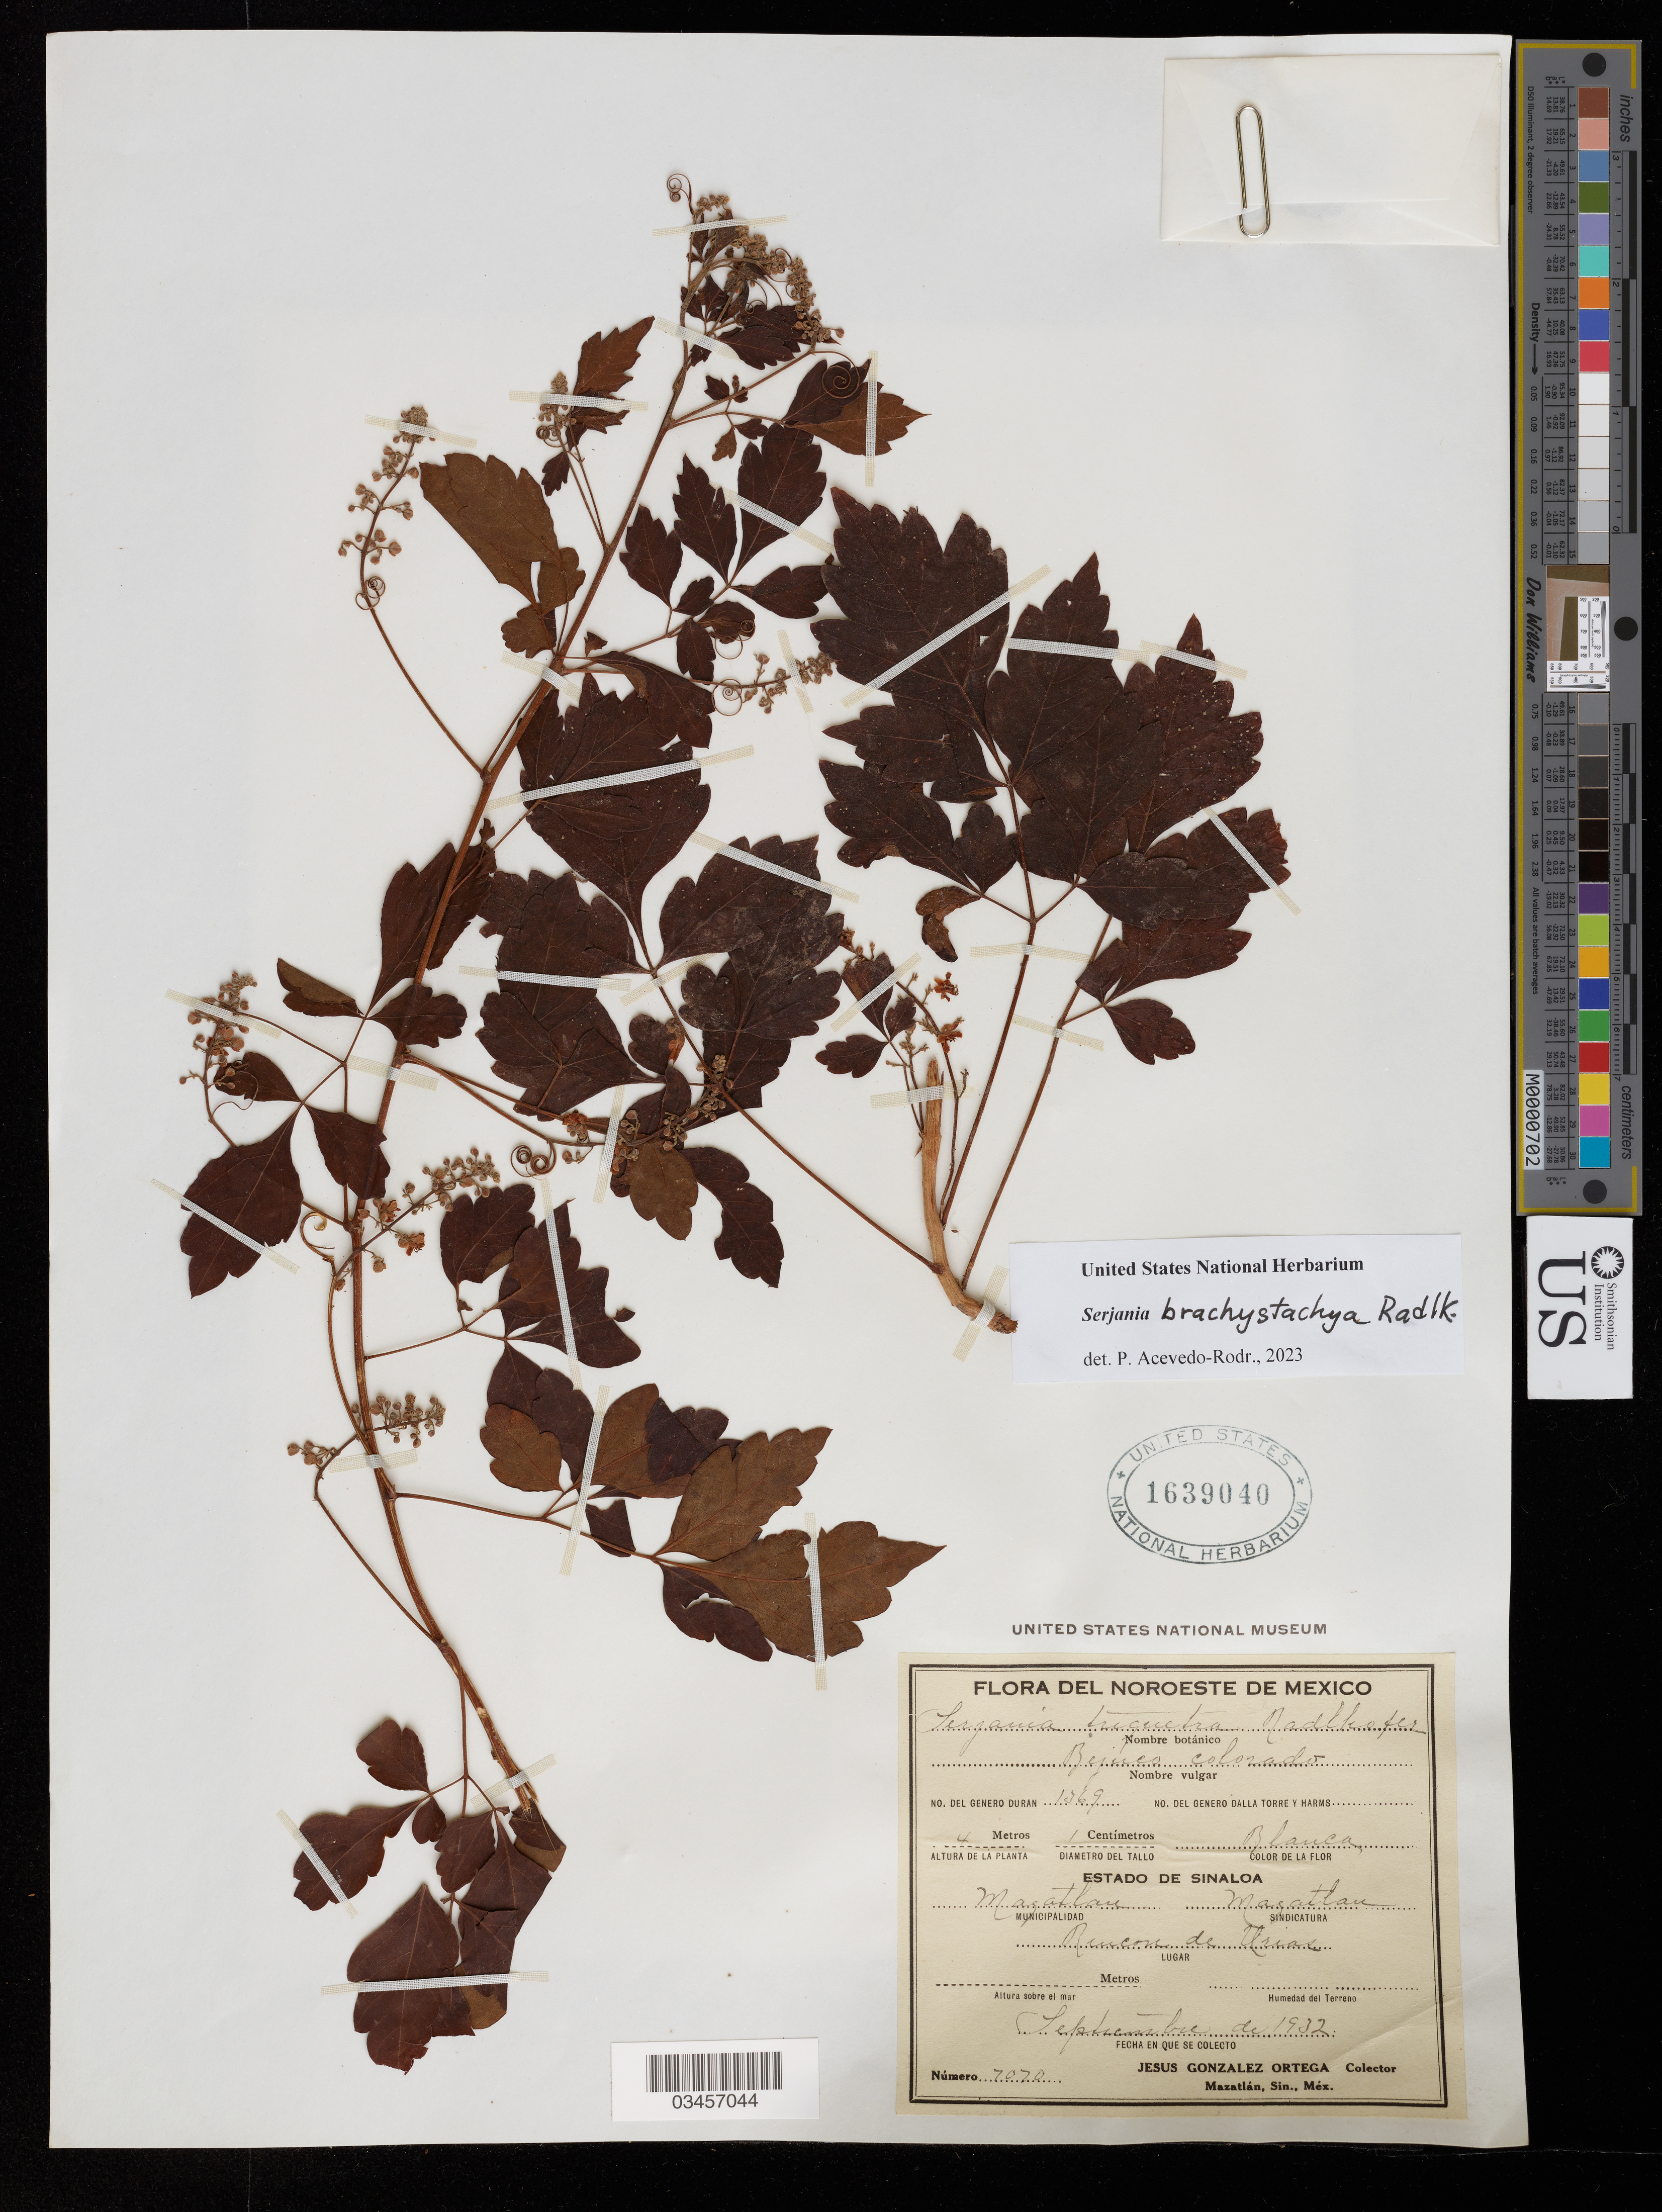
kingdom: Plantae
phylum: Tracheophyta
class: Magnoliopsida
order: Sapindales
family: Sapindaceae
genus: Serjania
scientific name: Serjania brachystachya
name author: Radlk.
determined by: Acevedo-Rodríguez, P., (BOT), Smithsonian Institution - National Museum of Natural History (UNITED STATES)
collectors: J. Ortega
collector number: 7070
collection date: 1932-09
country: Mexico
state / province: Sinaloa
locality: Mazatlán, Rincon de Urias.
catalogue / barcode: US 1639040